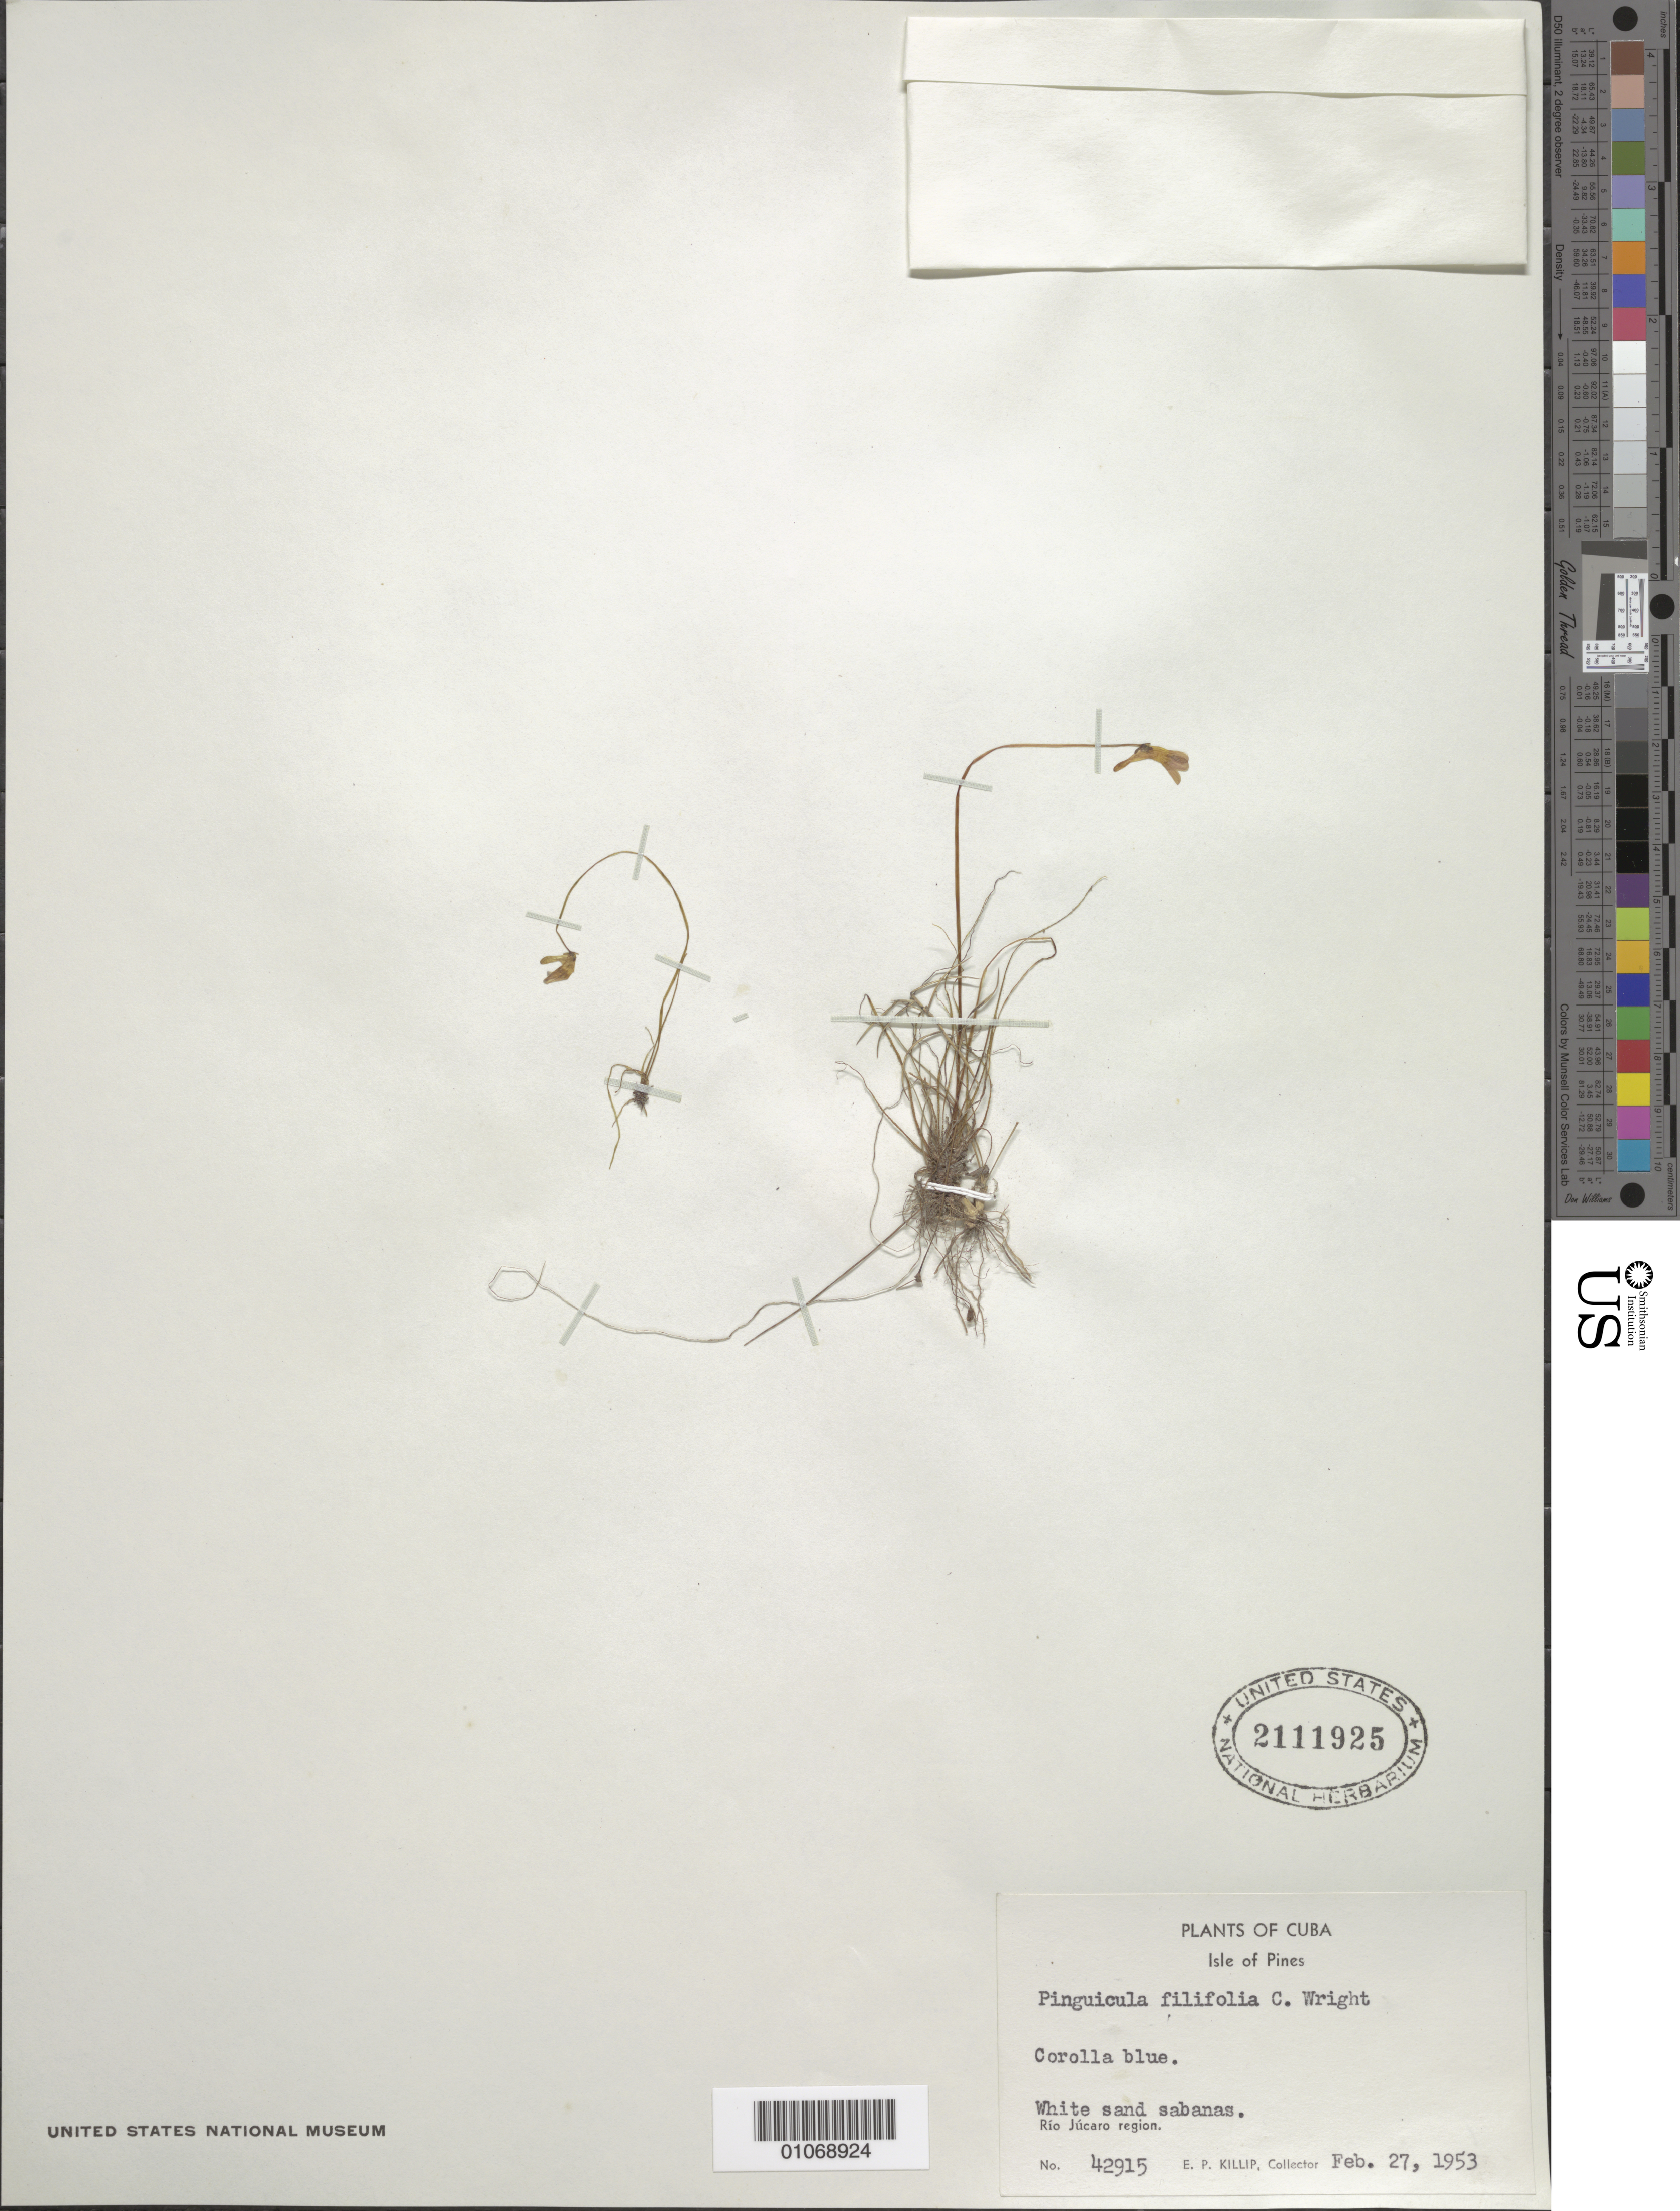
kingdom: Plantae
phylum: Tracheophyta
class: Magnoliopsida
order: Lamiales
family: Lentibulariaceae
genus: Pinguicula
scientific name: Pinguicula filifolia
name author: C. Wright ex Griseb.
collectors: E. P. Killip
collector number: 42915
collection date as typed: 27 Feb 1953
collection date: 1953-02-27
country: Cuba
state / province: Isla de La Juventud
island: Isla de la Juventud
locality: Rio Jucaro region, white sand savannas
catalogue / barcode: US 2111925